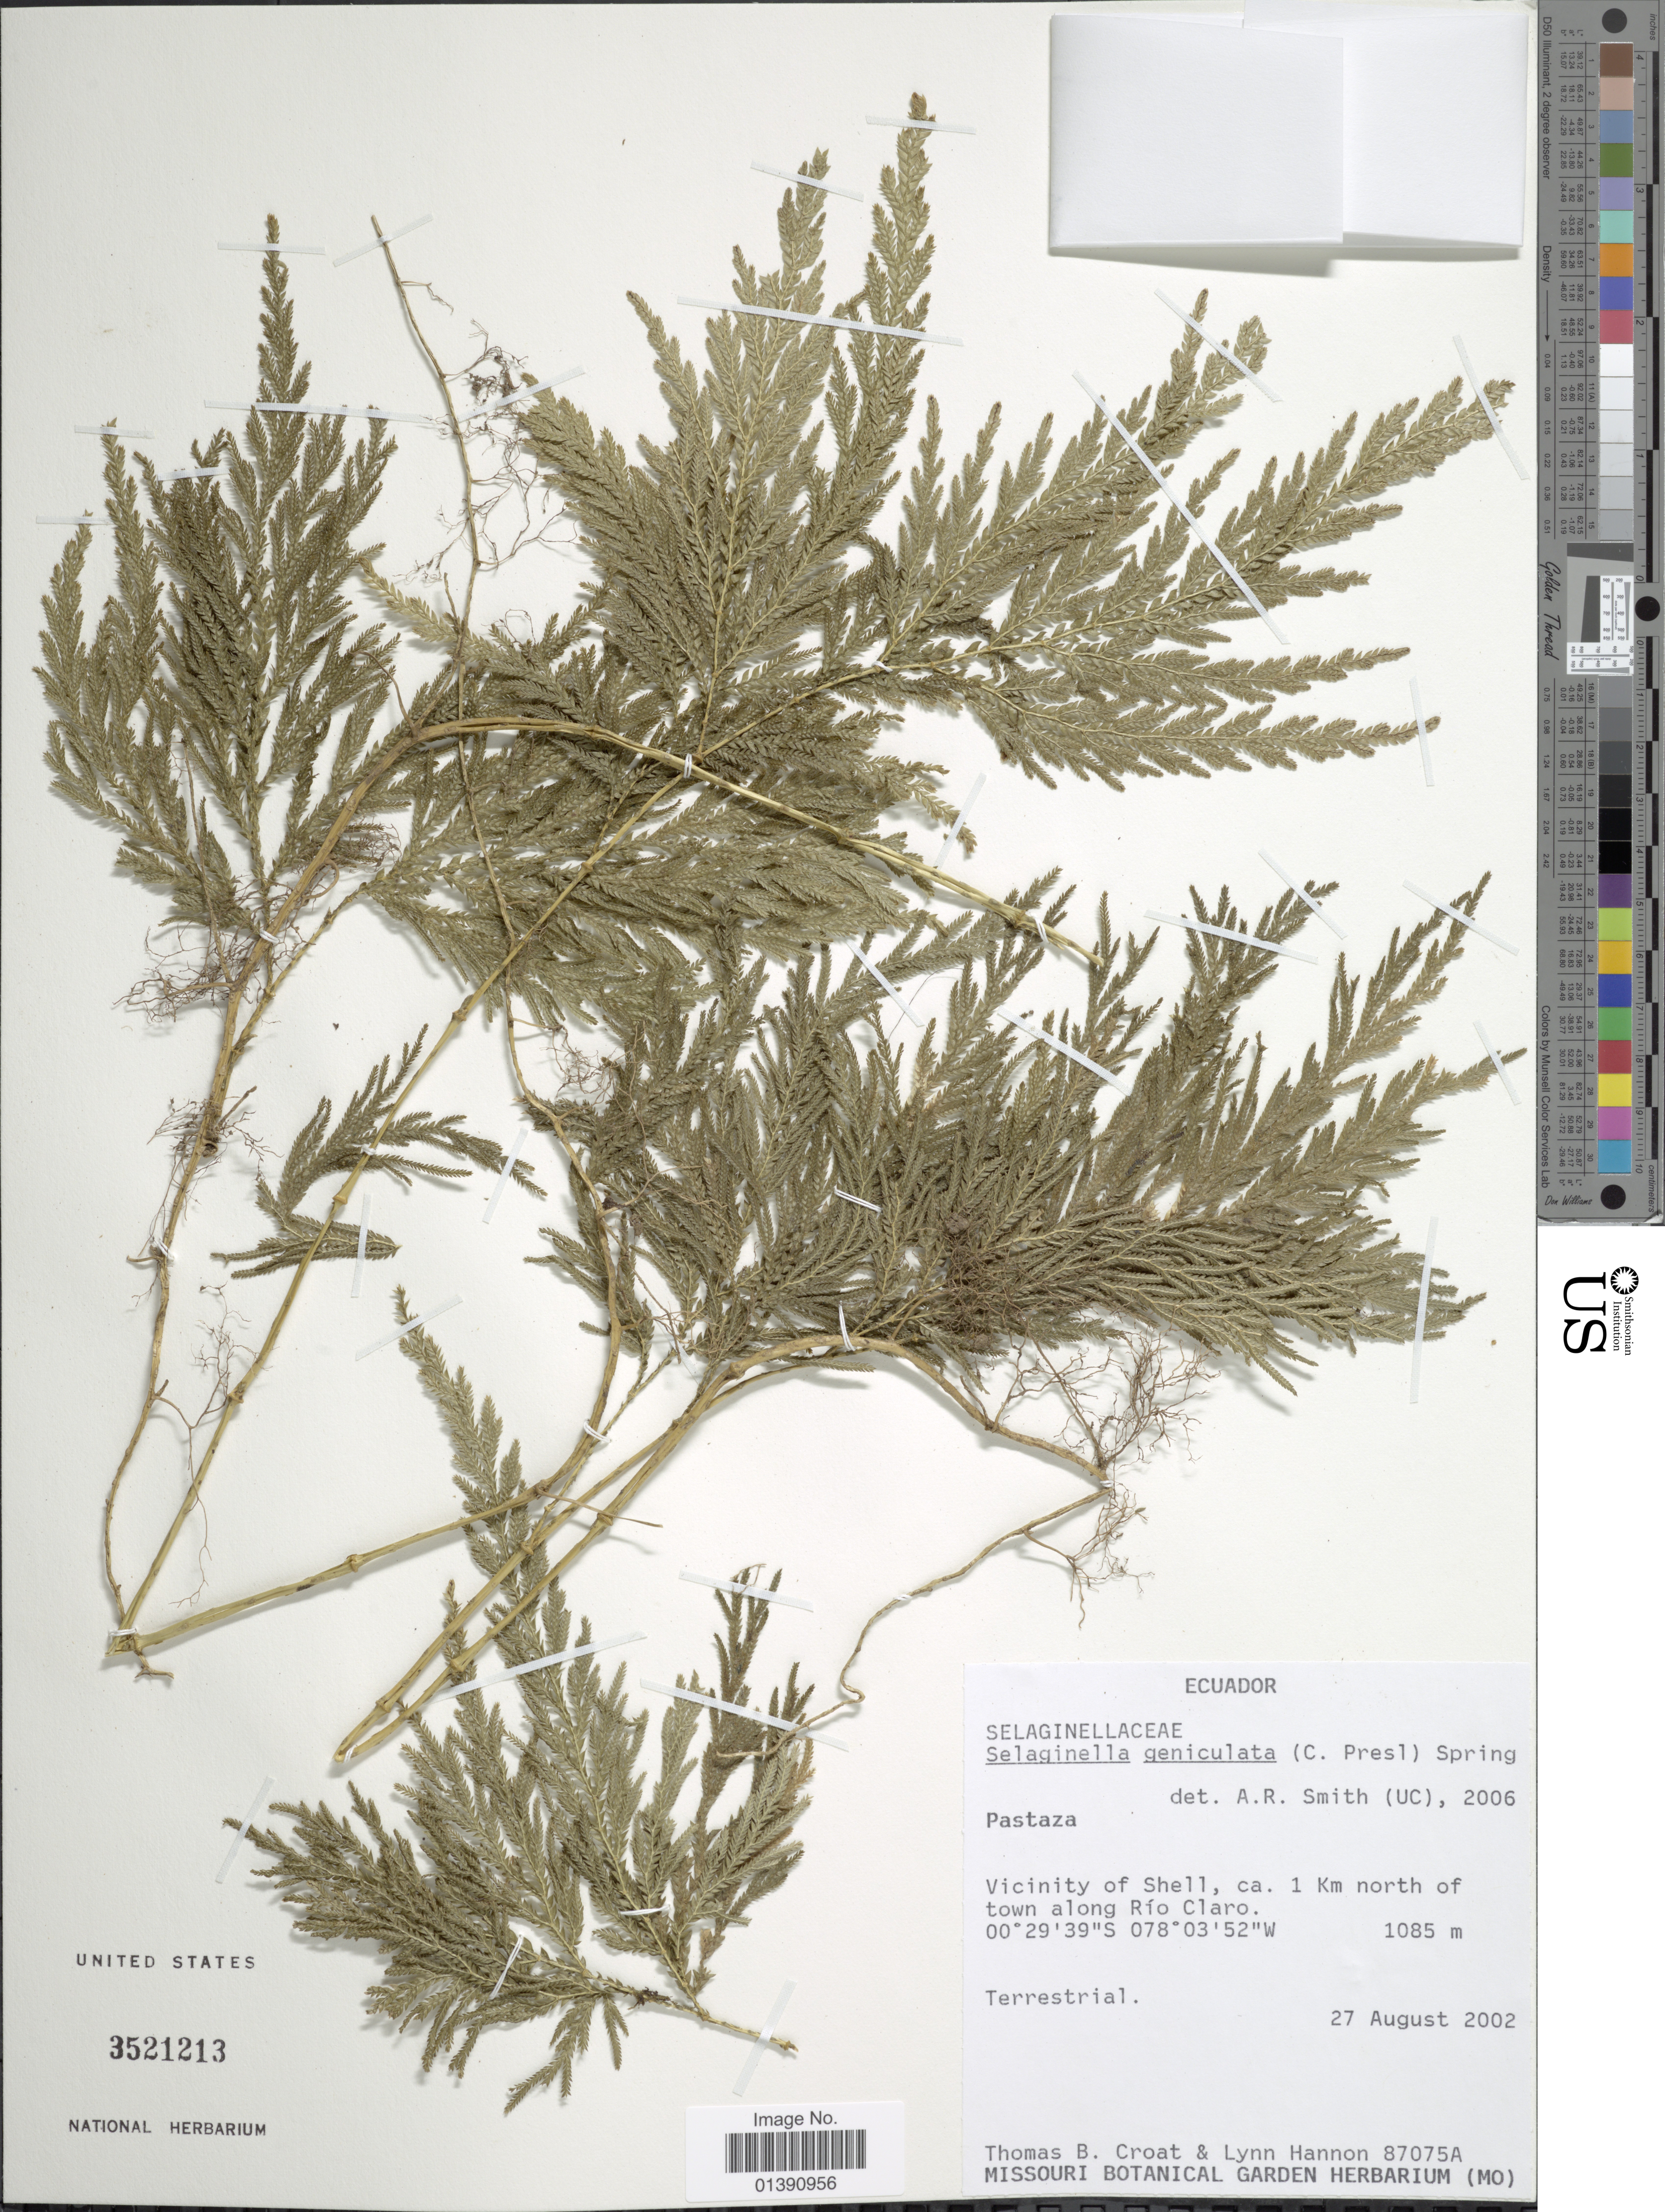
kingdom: Plantae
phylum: Tracheophyta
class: Lycopodiopsida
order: Selaginellales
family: Selaginellaceae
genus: Selaginella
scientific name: Selaginella geniculata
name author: (C. Presl) Spring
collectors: T. B. Croat & L. Hannon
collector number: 87075A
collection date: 2002-08-27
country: Ecuador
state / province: Pastaza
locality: Vicinity of Shell, ca 1 km north of town along Río Claro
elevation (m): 1085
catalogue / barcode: US 3521213